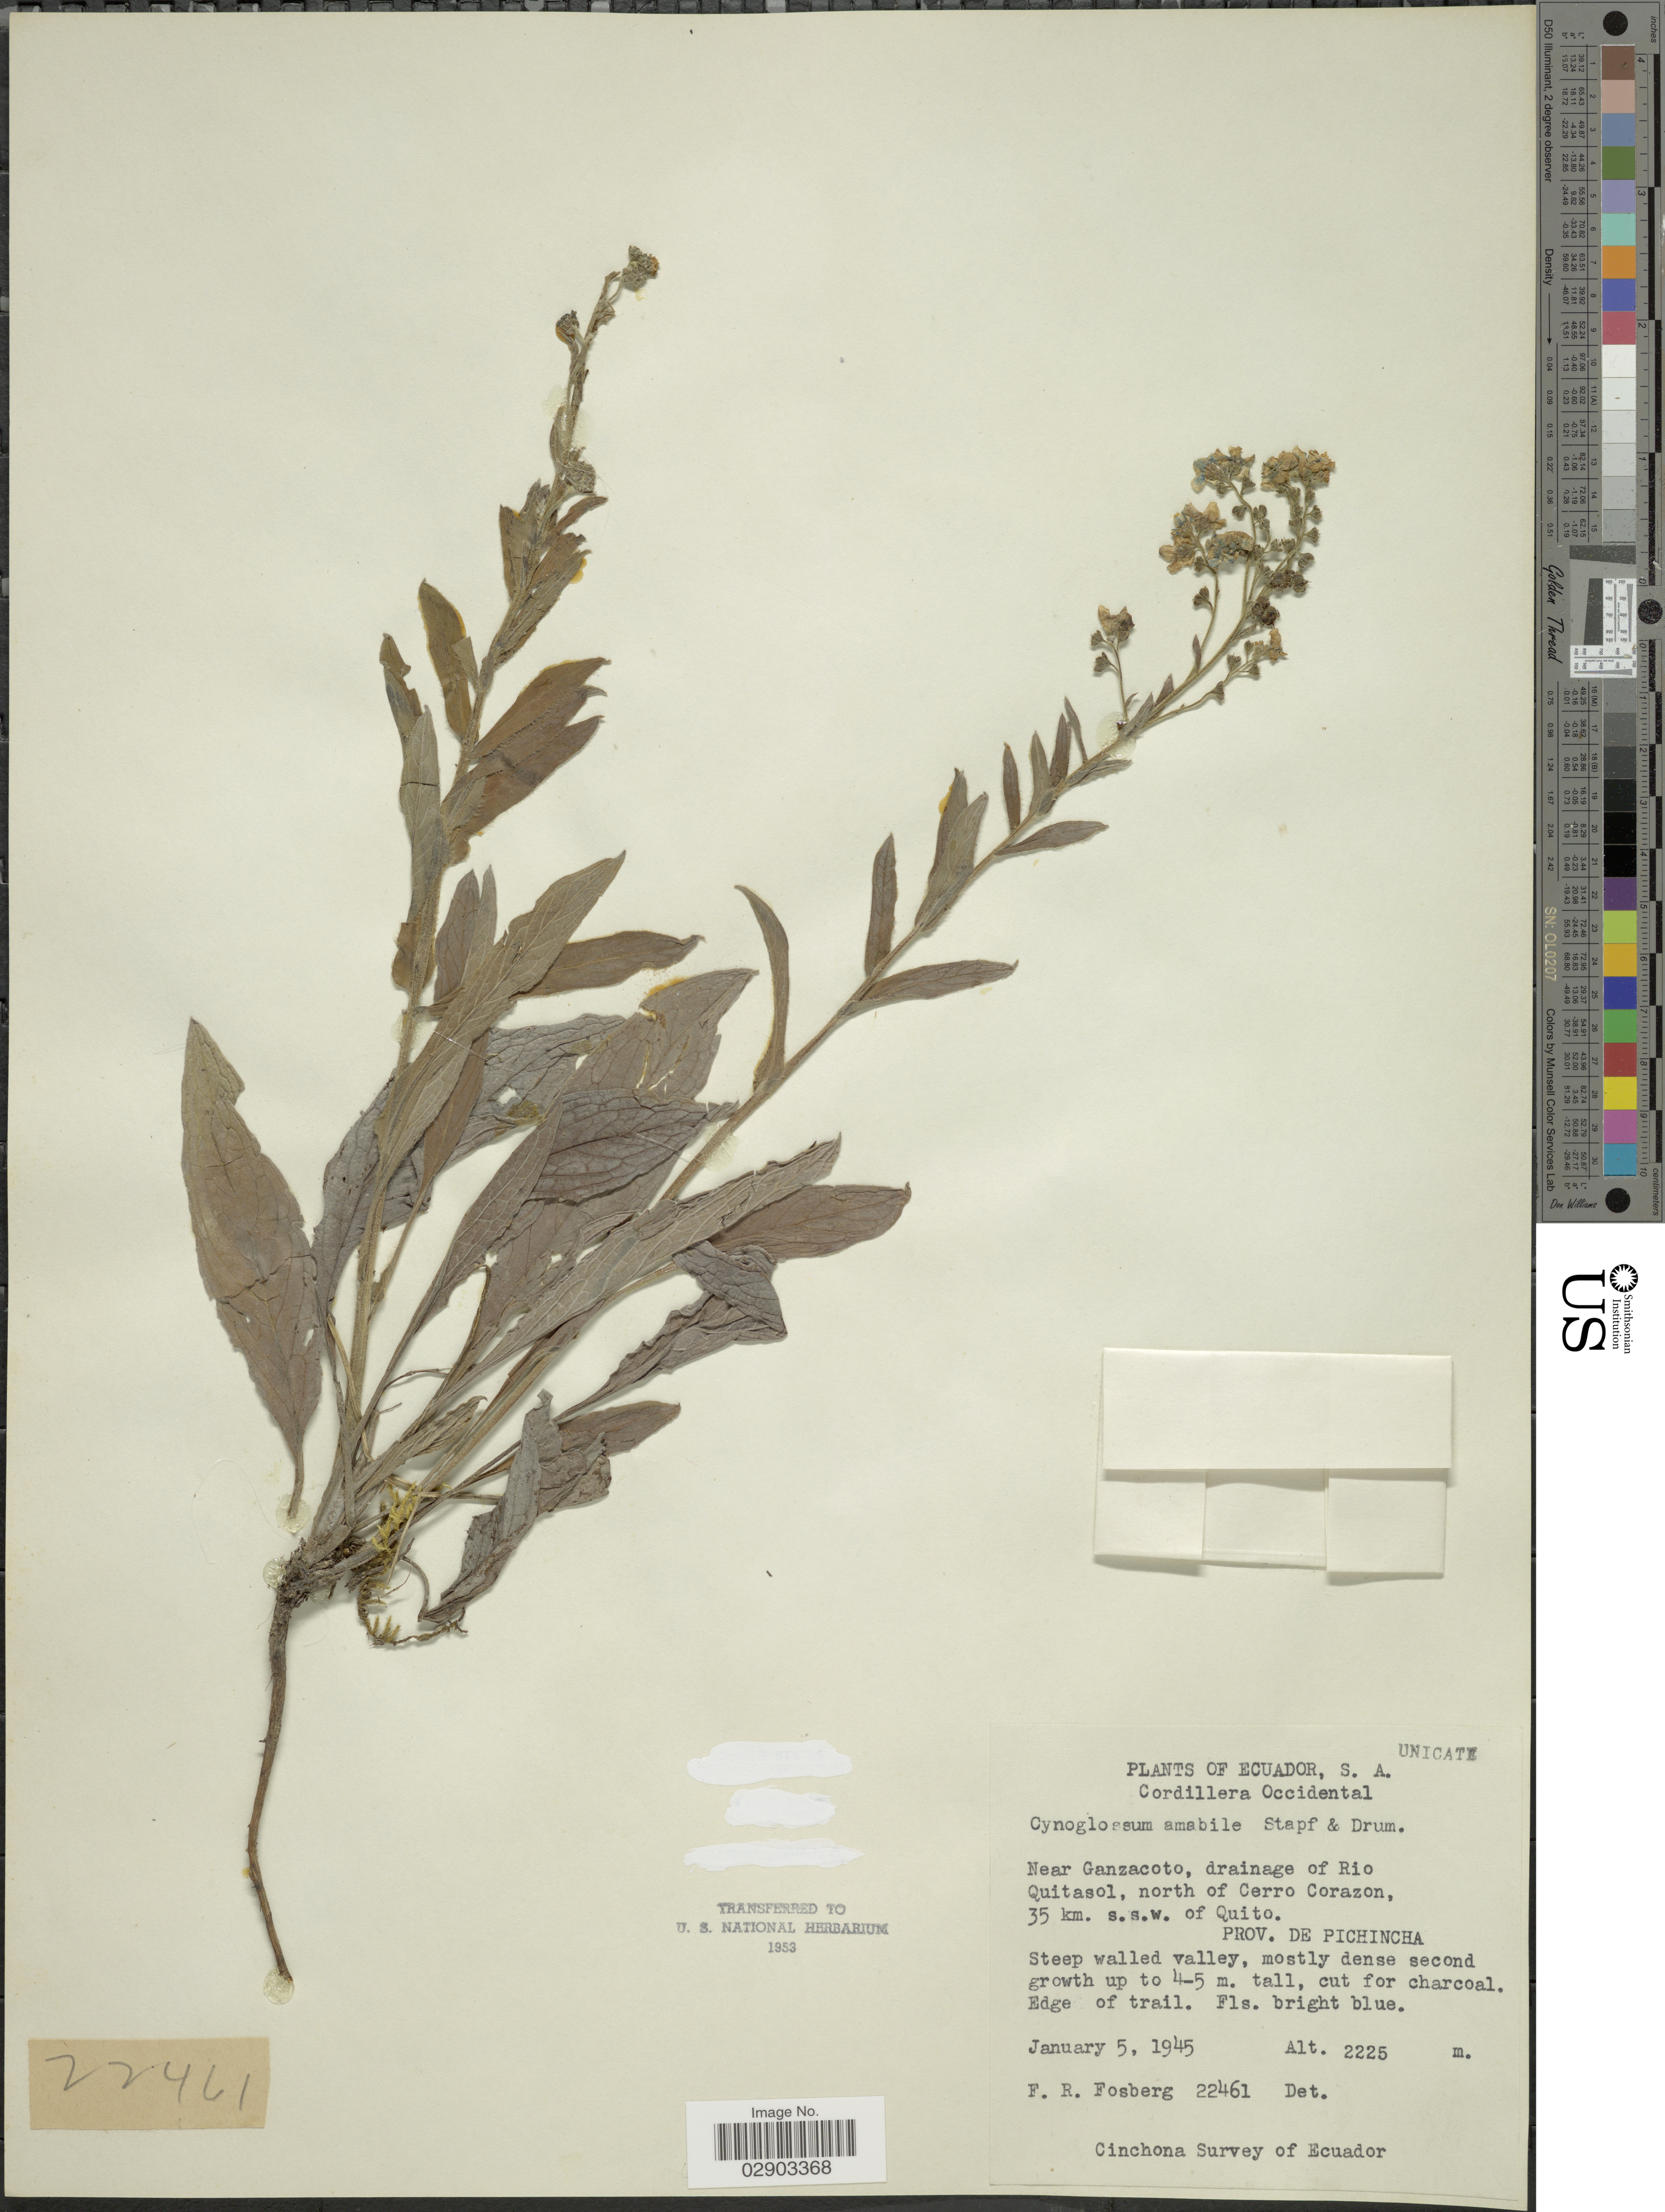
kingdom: Plantae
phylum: Tracheophyta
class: Magnoliopsida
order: Boraginales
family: Boraginaceae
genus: Cynoglossum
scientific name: Cynoglossum amabile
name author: Stapf & J.R. Drumm.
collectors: F. R. Fosberg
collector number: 22461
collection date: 1945-01-05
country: Ecuador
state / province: Pichincha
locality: Cordillera Occidental. Near Ganzacoto, drainage of Rio Quitasol, north of Cerro Corazon, 35 km. s.s.w. of Quito.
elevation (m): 2225